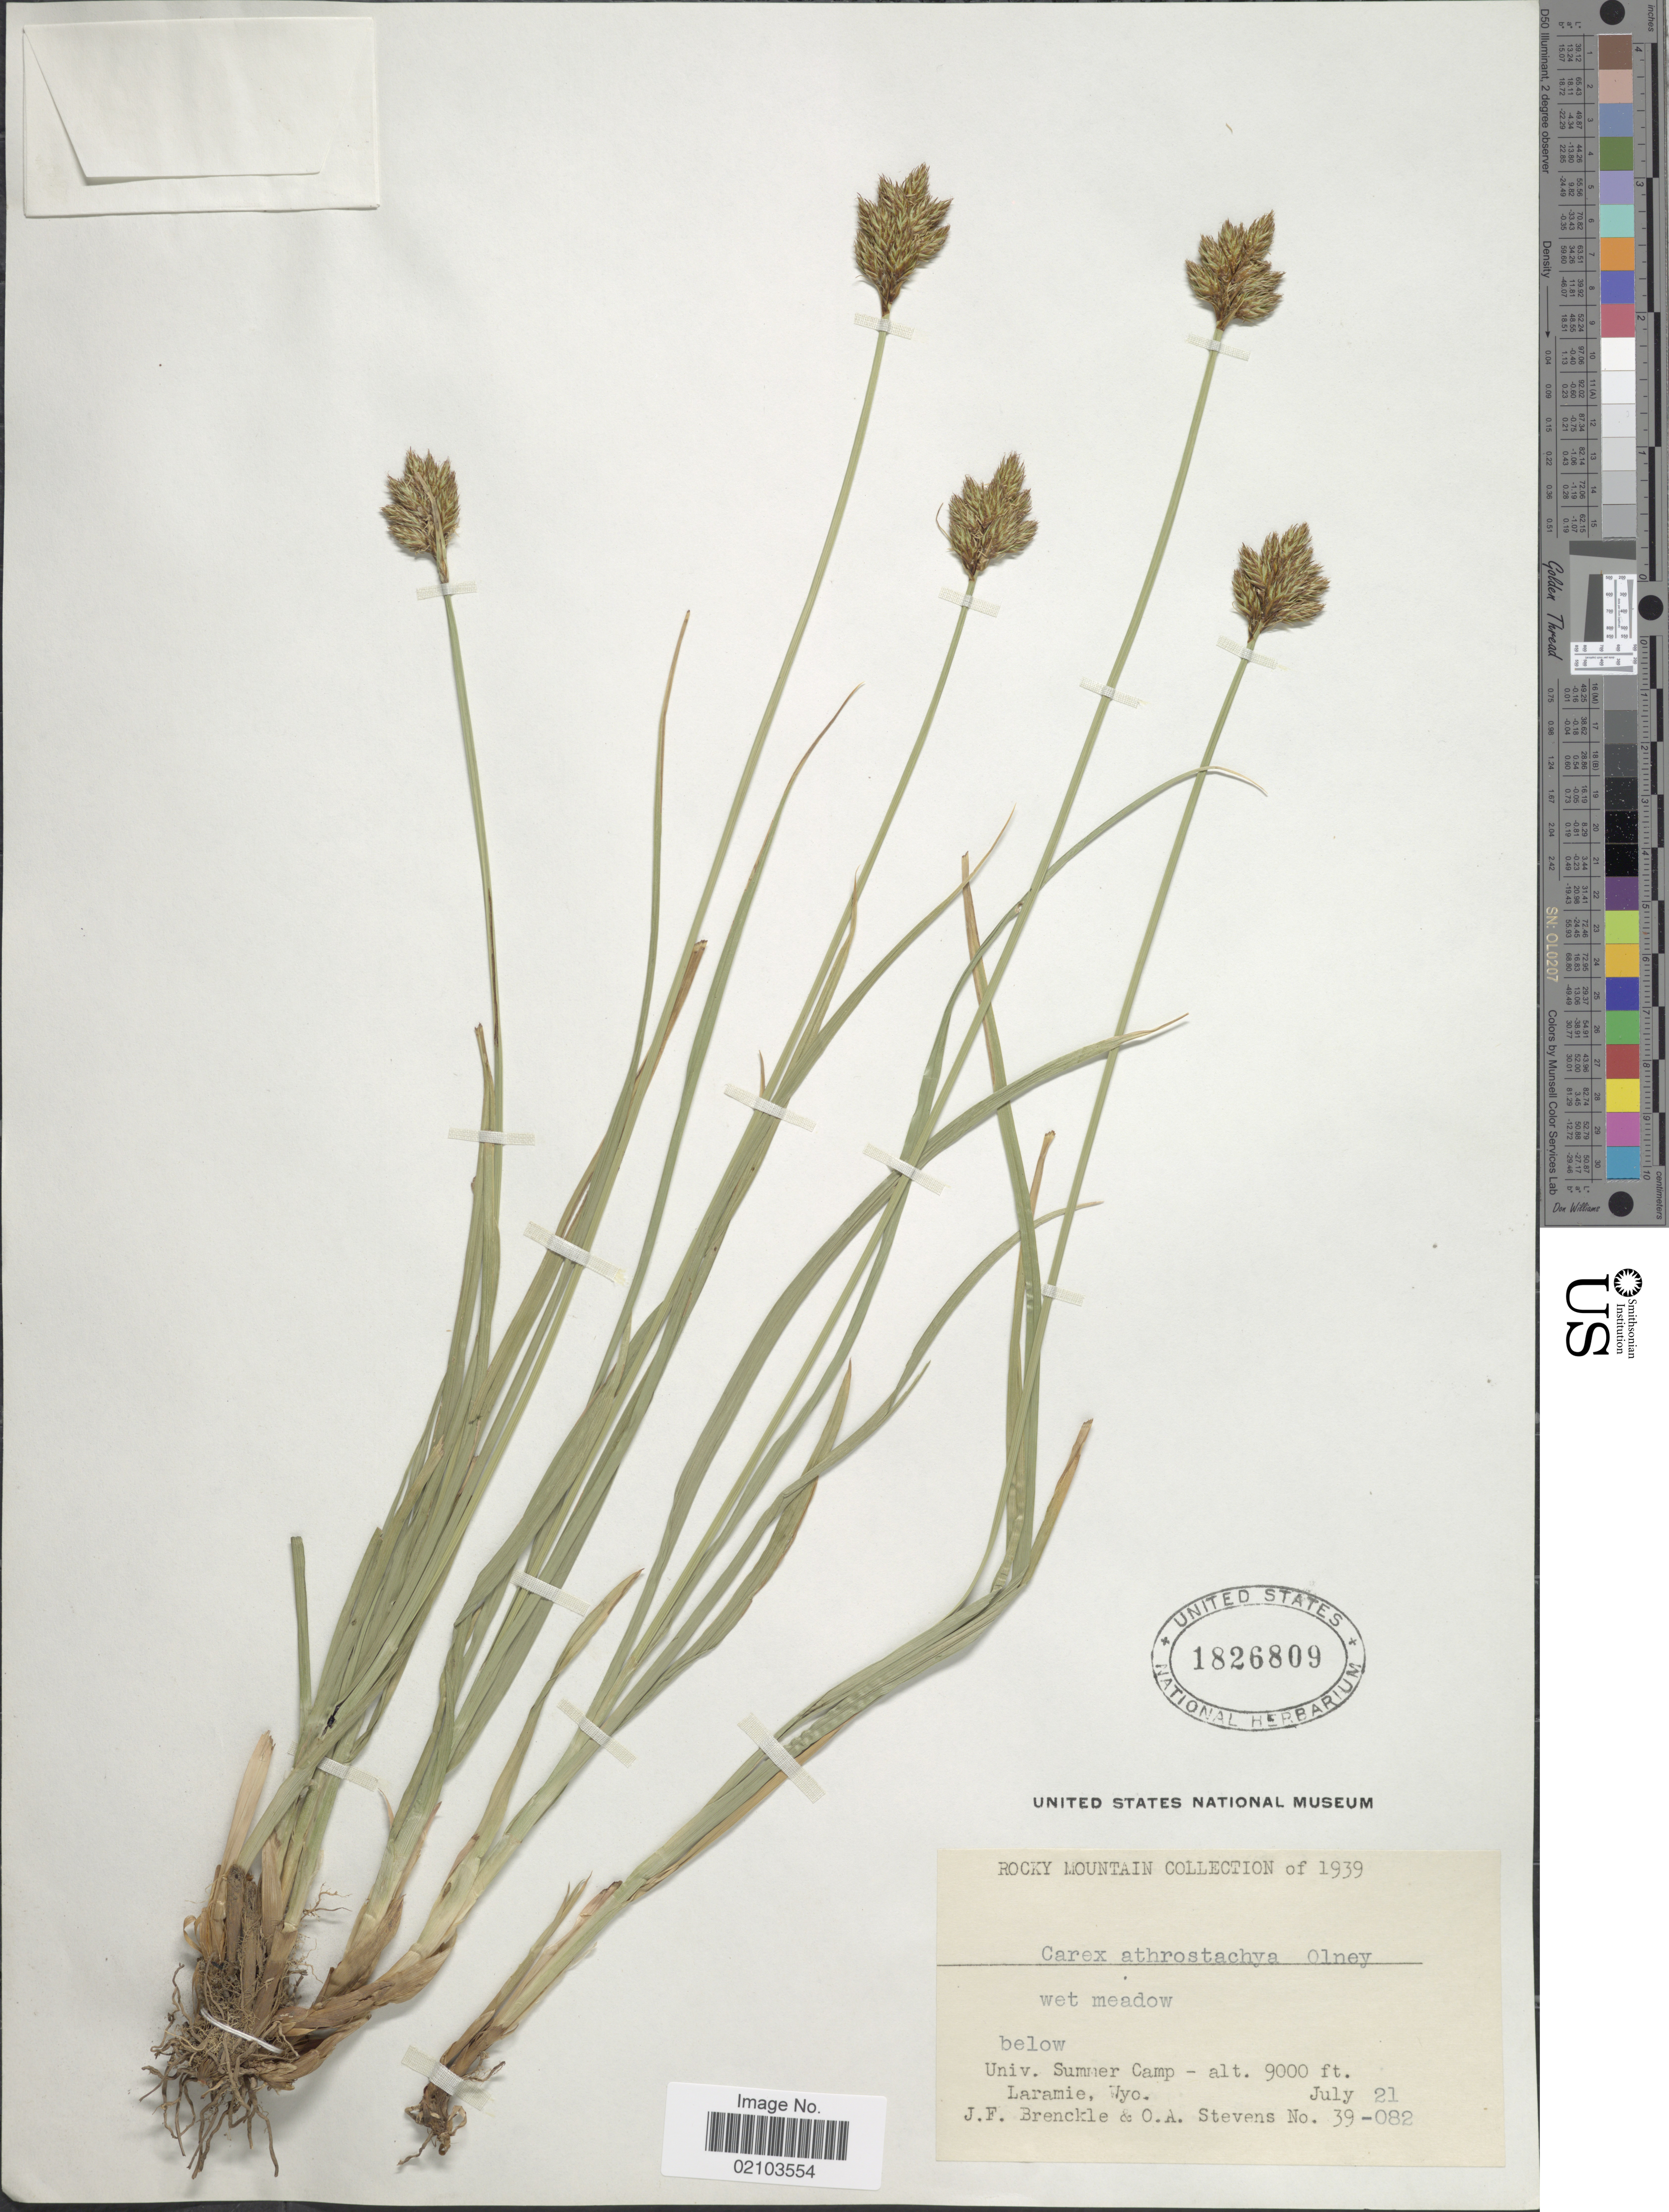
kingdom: Plantae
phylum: Tracheophyta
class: Liliopsida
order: Poales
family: Cyperaceae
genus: Carex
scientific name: Carex athrostachya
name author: Olney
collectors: J. Brenckle & O. A. Stevens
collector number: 39-082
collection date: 1939-07-21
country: United States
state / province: Wyoming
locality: Rocky Mountain. Univ. Summer Camp. Laramie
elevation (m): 2743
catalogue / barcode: US 1826809